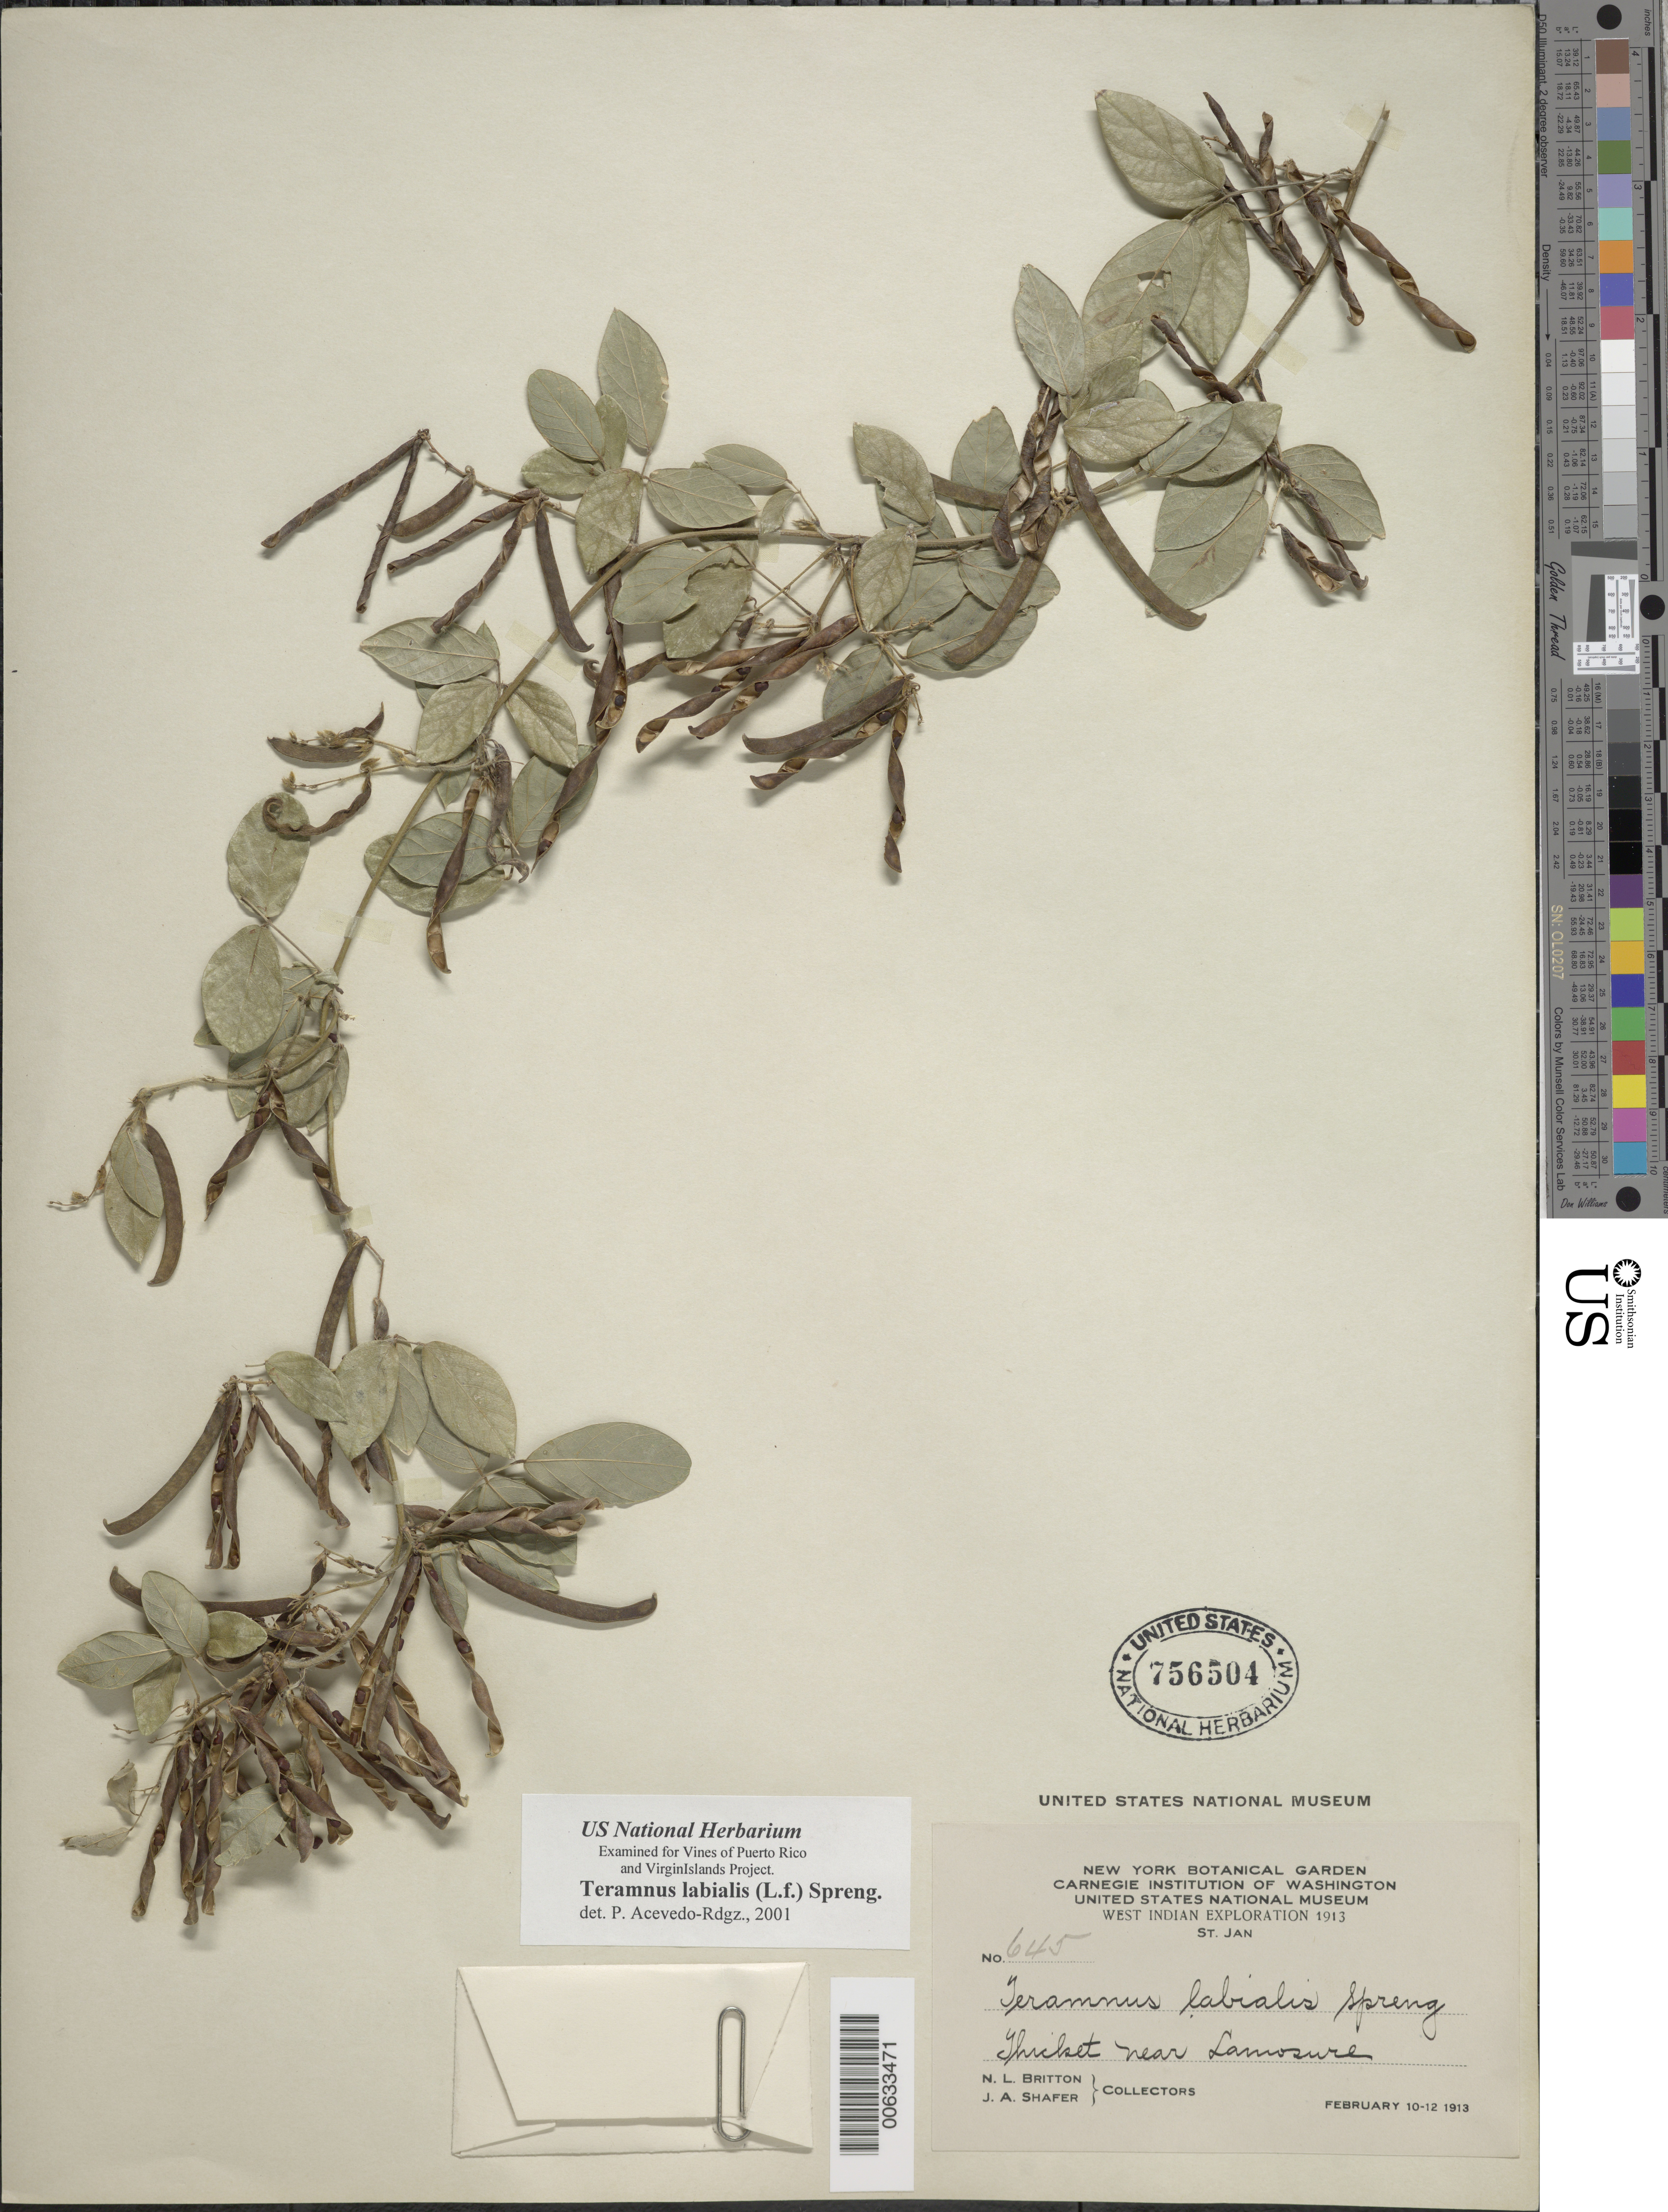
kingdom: Plantae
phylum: Tracheophyta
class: Magnoliopsida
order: Fabales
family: Fabaceae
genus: Teramnus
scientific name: Teramnus labialis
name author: (L. f.) Spreng.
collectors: N. Britton & J. A. Shafer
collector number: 645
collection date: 1913-02-10/1913-02-12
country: U.S. Virgin Islands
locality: West Indian, St. Jan, near Lamosure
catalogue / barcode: US 756504